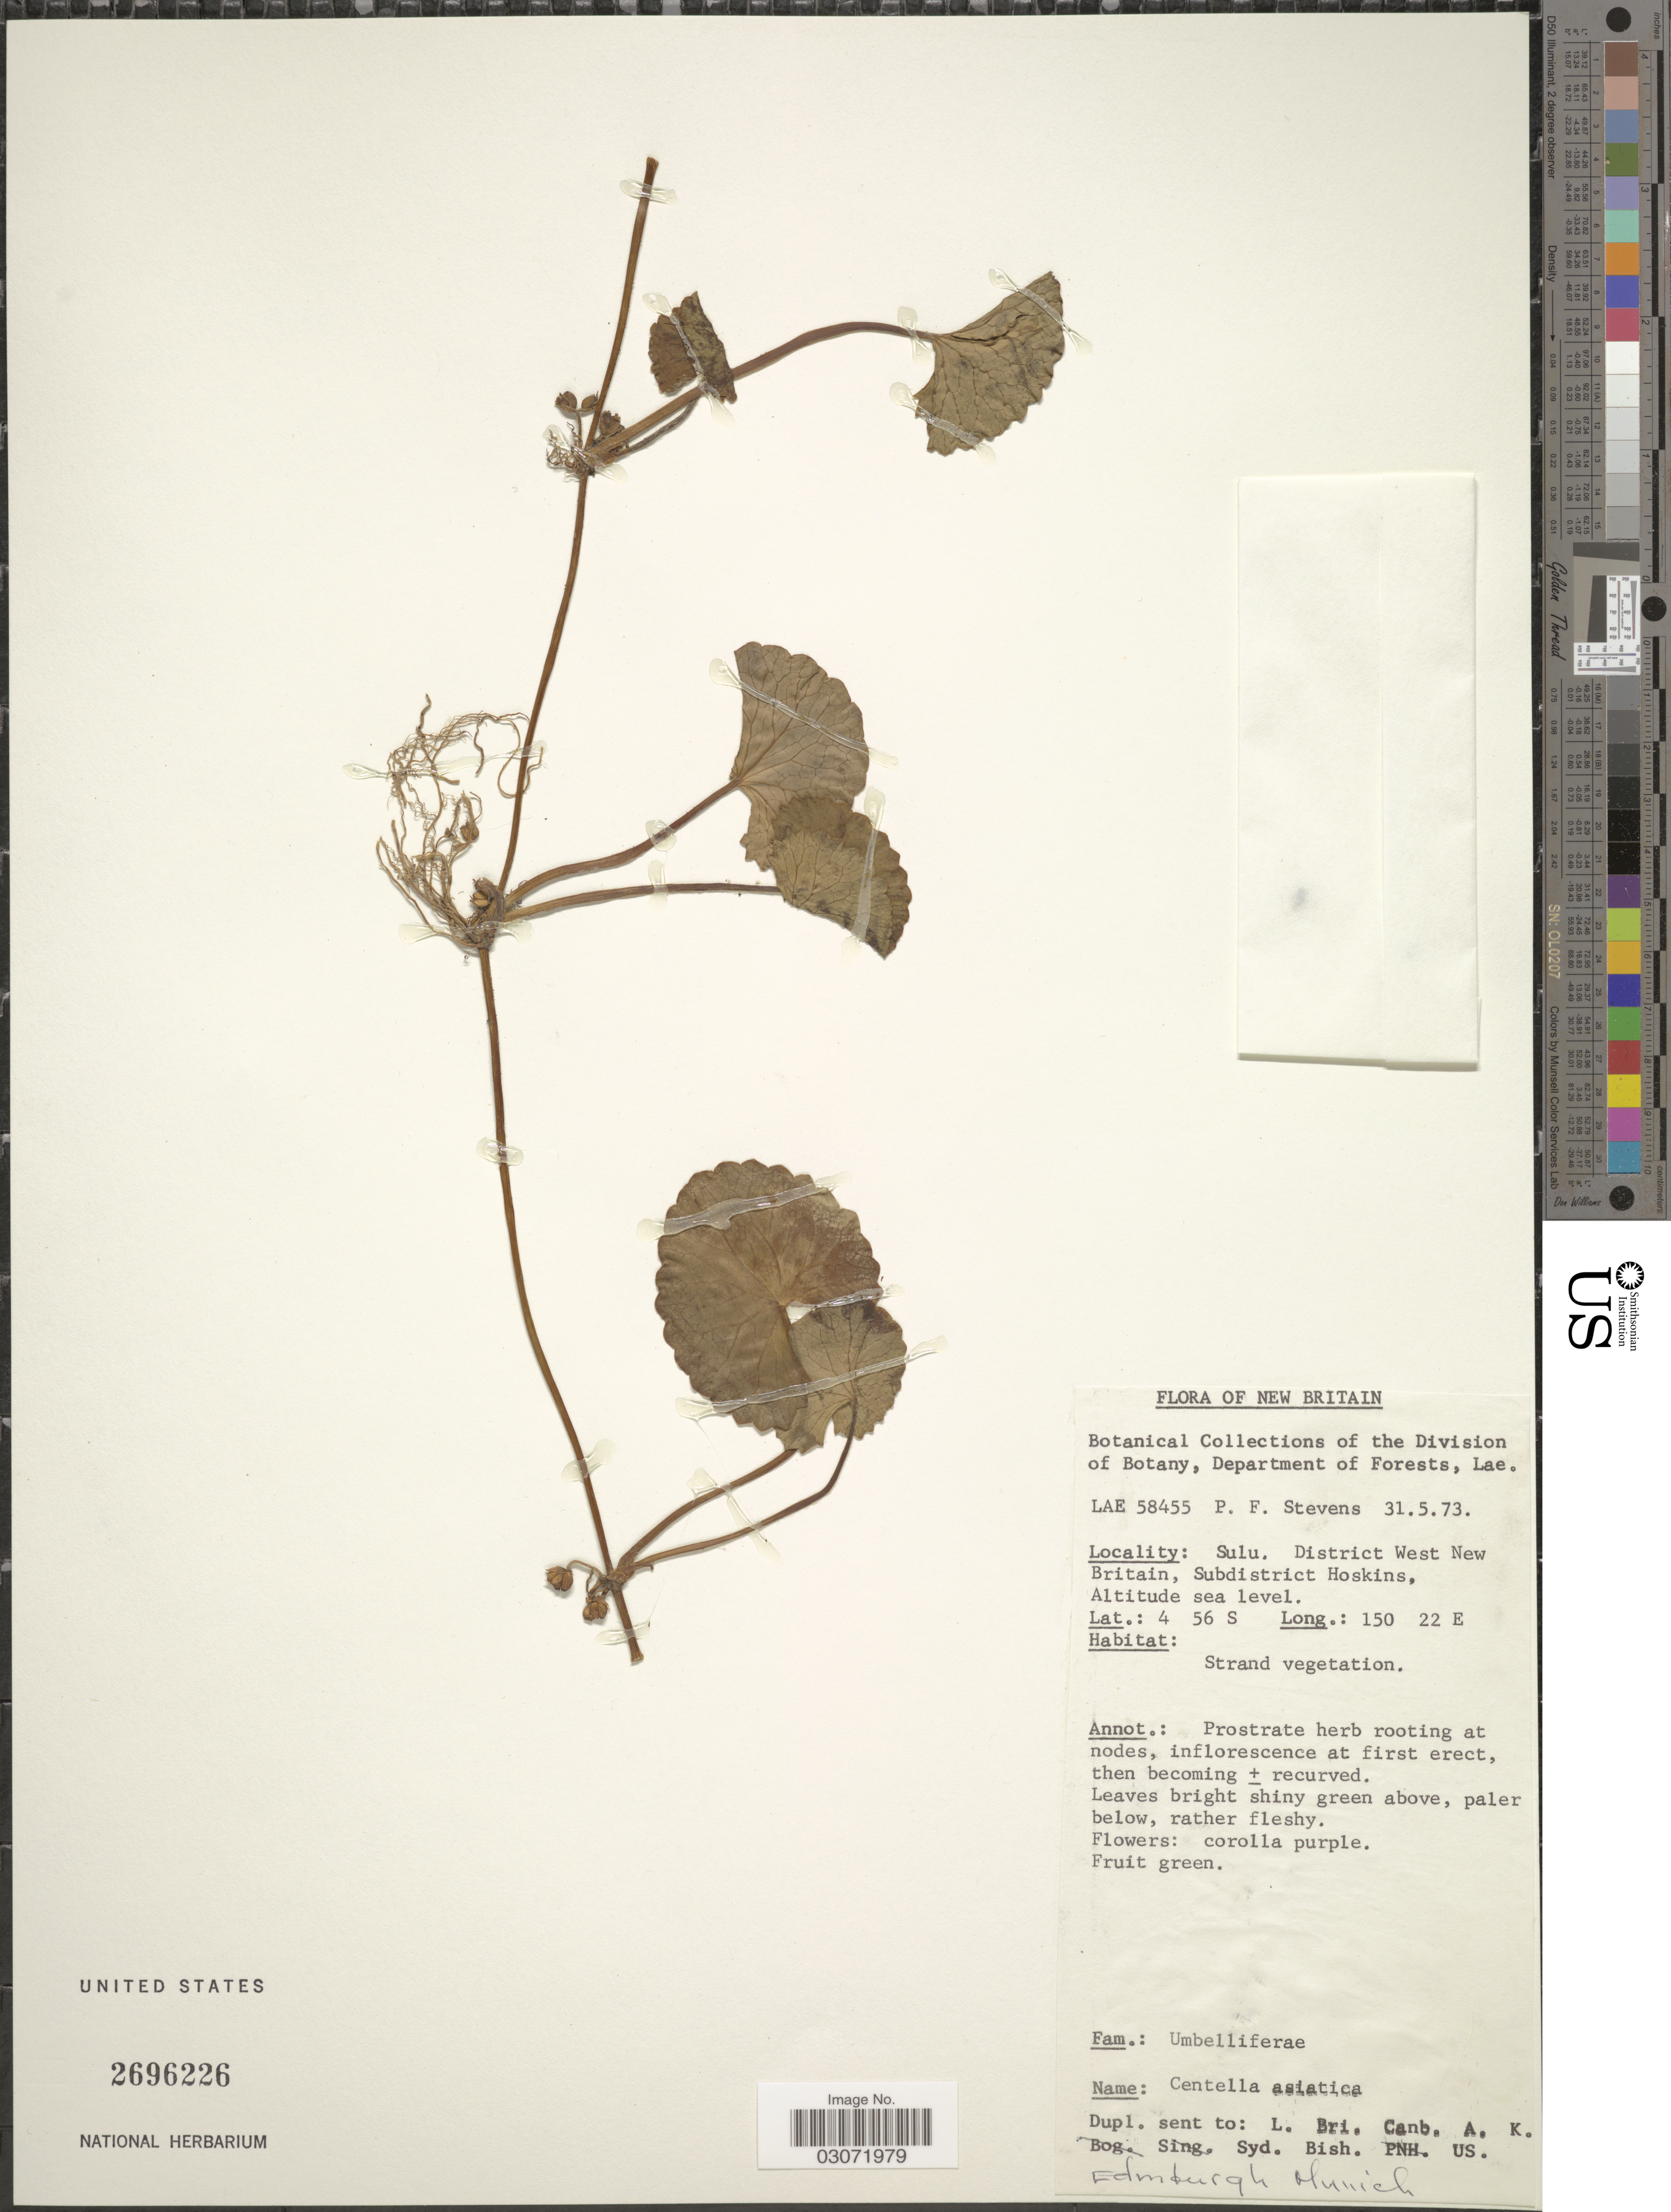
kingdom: Plantae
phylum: Tracheophyta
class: Magnoliopsida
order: Apiales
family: Apiaceae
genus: Centella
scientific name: Centella asiatica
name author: (L.) Urb.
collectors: P. F. Stevens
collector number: LAE 58455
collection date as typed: Transcribed d/m/y: 31/5/73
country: Papua New Guinea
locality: Sulu. District West New Britain, Subdistrict Hoskins.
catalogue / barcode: US 2696226